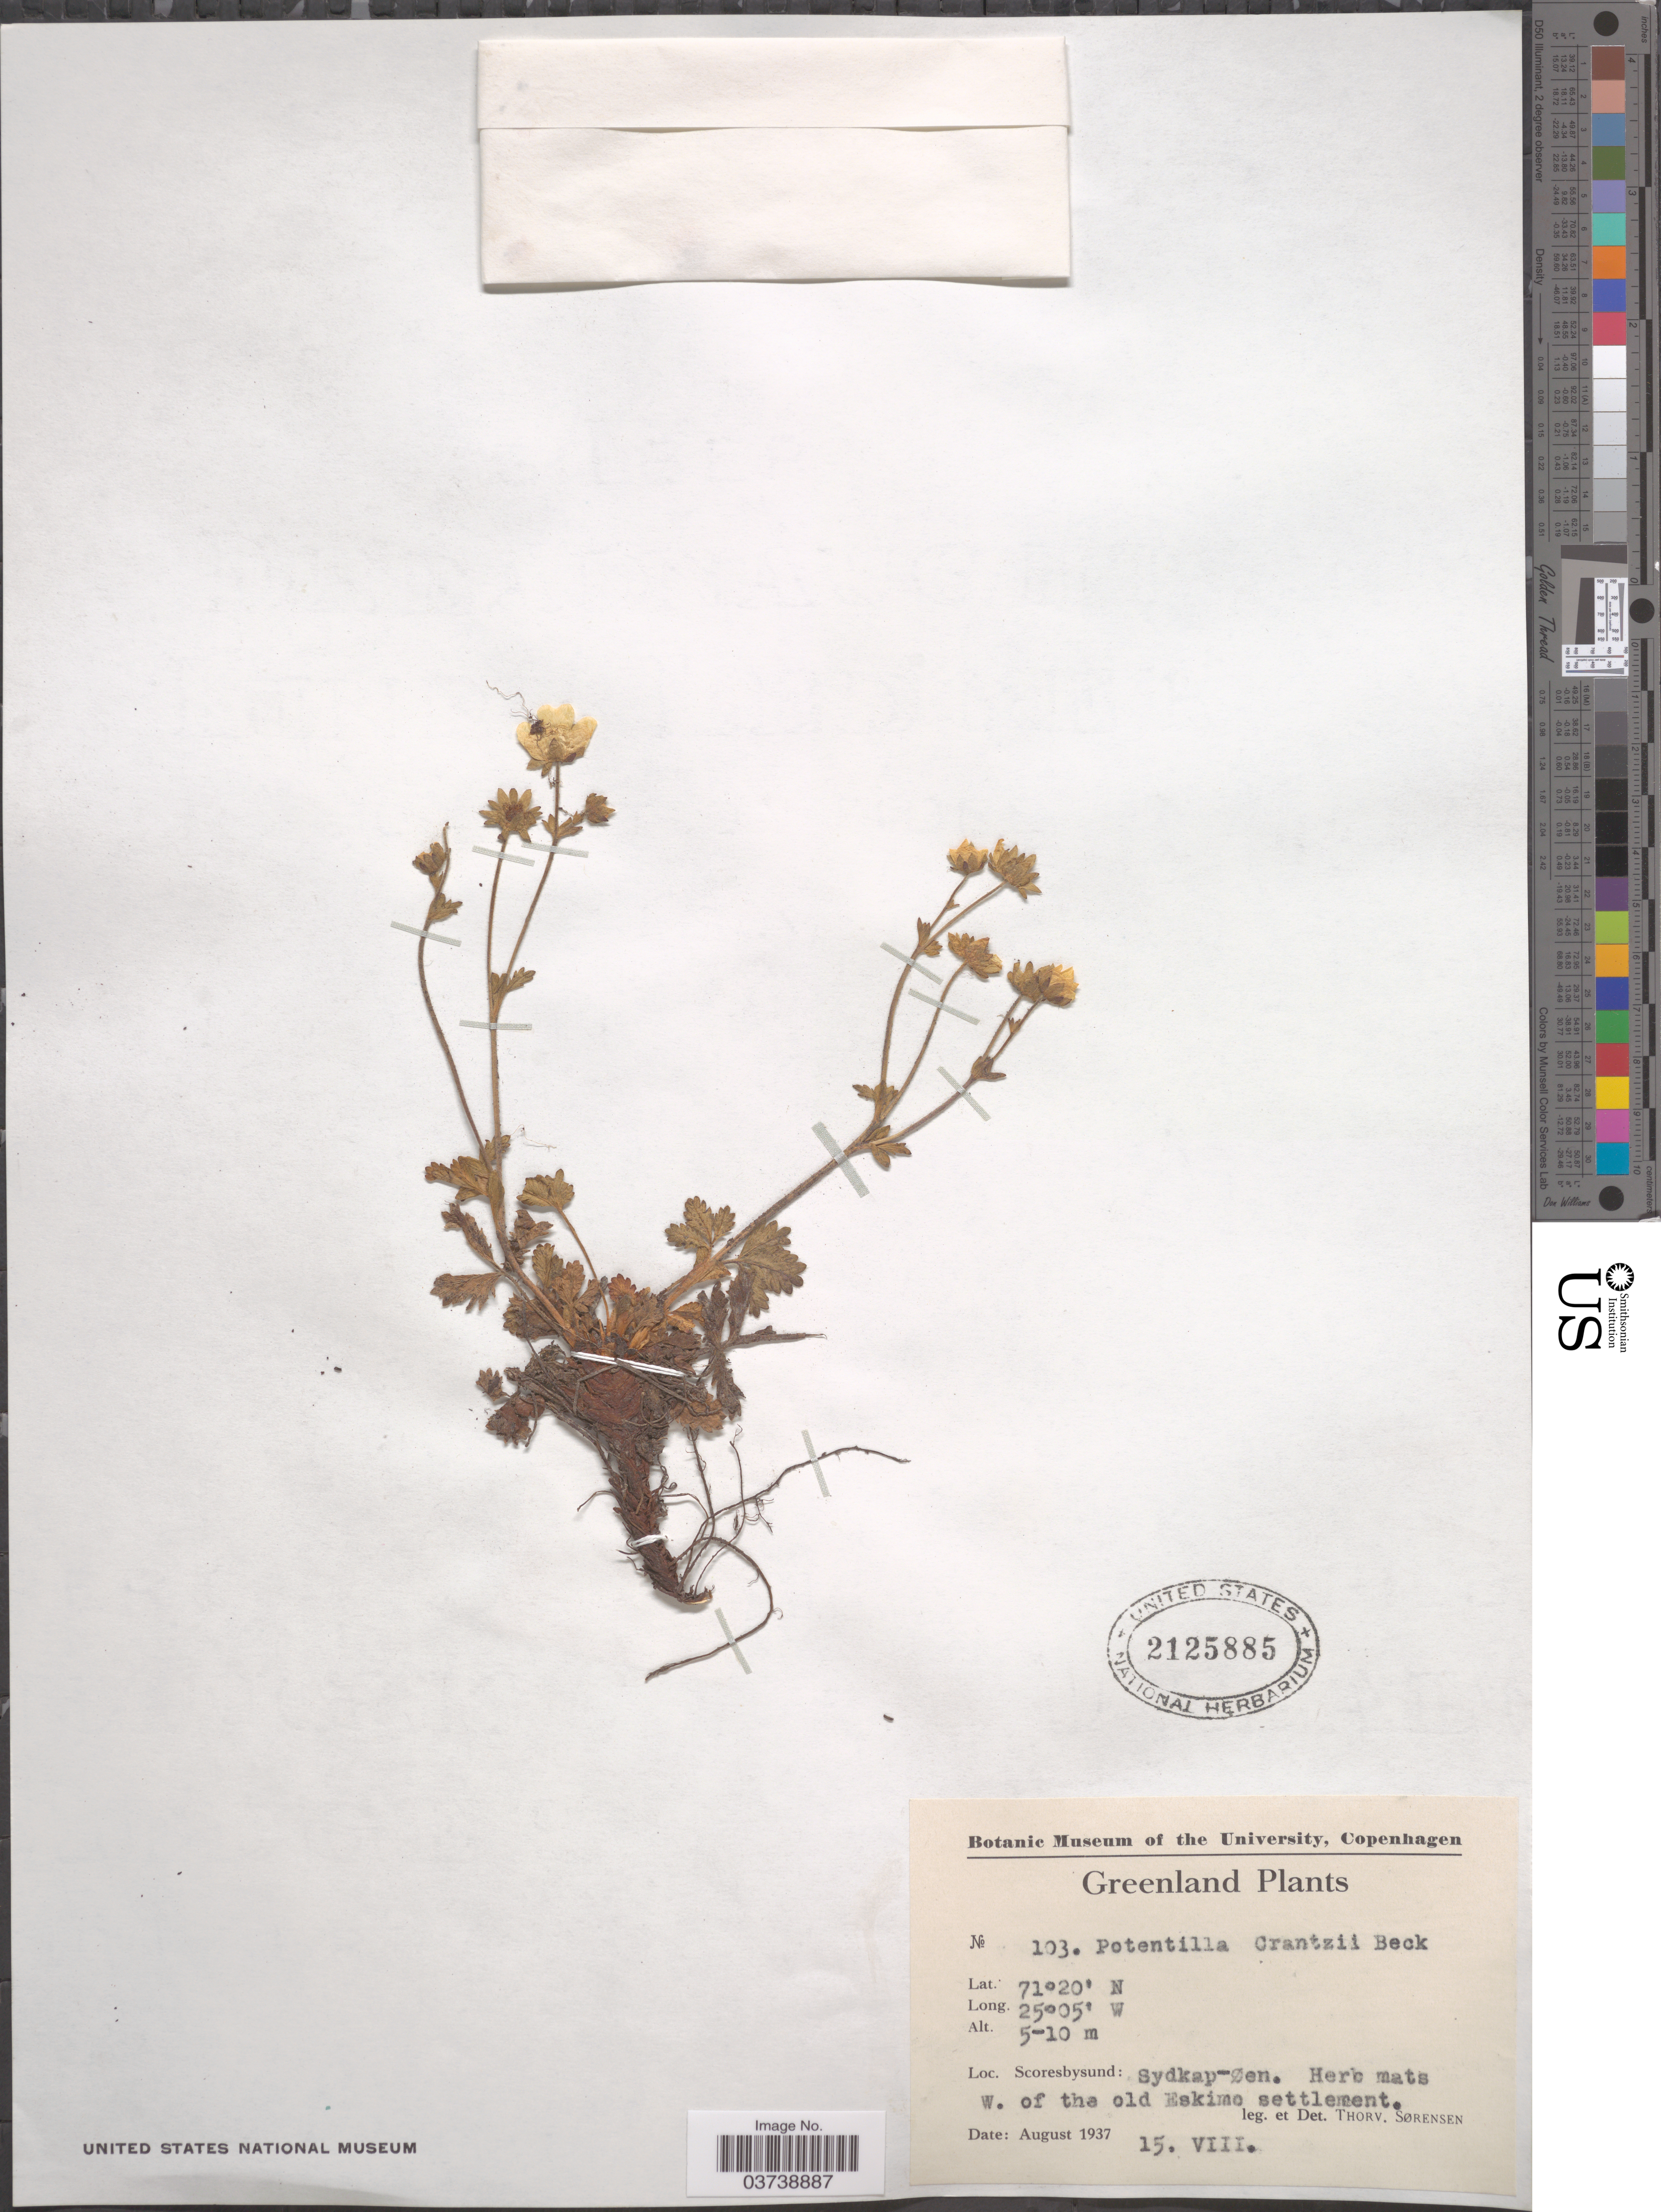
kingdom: Plantae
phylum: Tracheophyta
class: Magnoliopsida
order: Rosales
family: Rosaceae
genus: Potentilla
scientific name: Potentilla crantzii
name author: (Crantz) Beck ex Fritsch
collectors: T. Sorensen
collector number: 103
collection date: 1937-08-15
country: Greenland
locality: Scoresbysund: Sydkap-Øen. W. of the old Eskimo settlement.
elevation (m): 5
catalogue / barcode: US 2125885